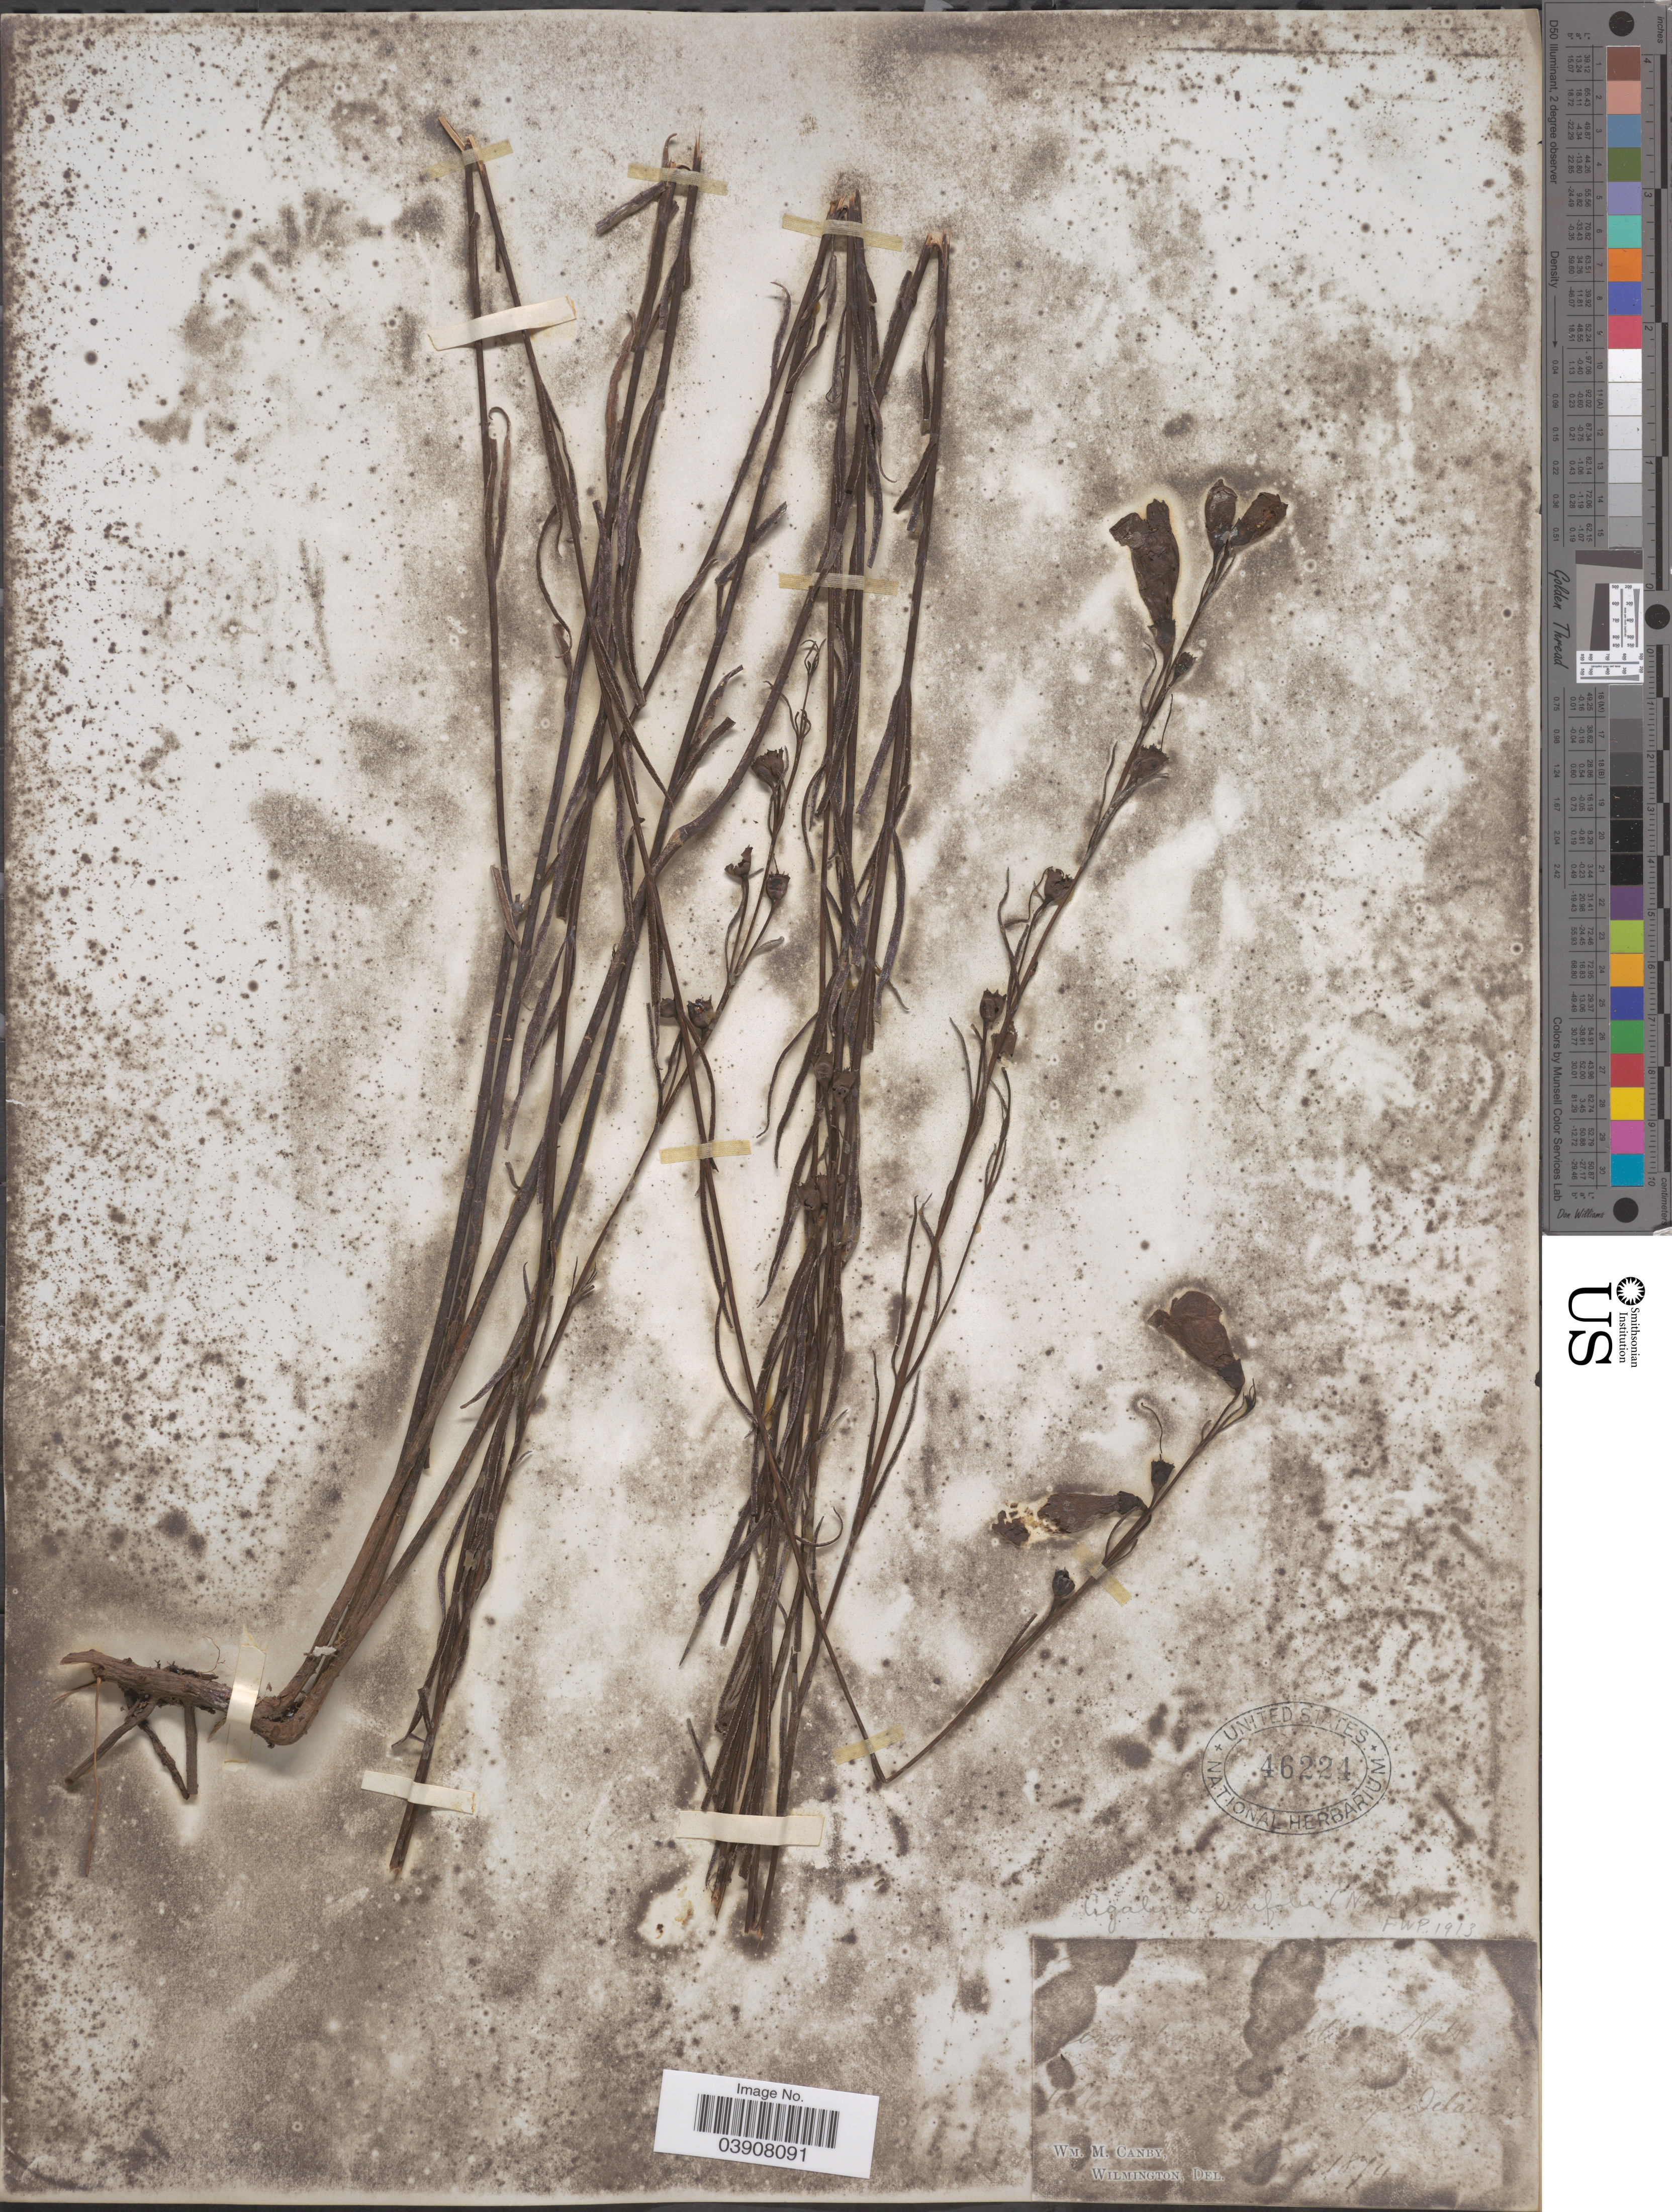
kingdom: Plantae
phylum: Tracheophyta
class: Magnoliopsida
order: Lamiales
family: Orobanchaceae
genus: Agalinis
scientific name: Agalinis linifolia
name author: (Nutt.) Britton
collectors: W. M. Canby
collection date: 1874-08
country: United States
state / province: Delaware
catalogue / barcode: US 46224